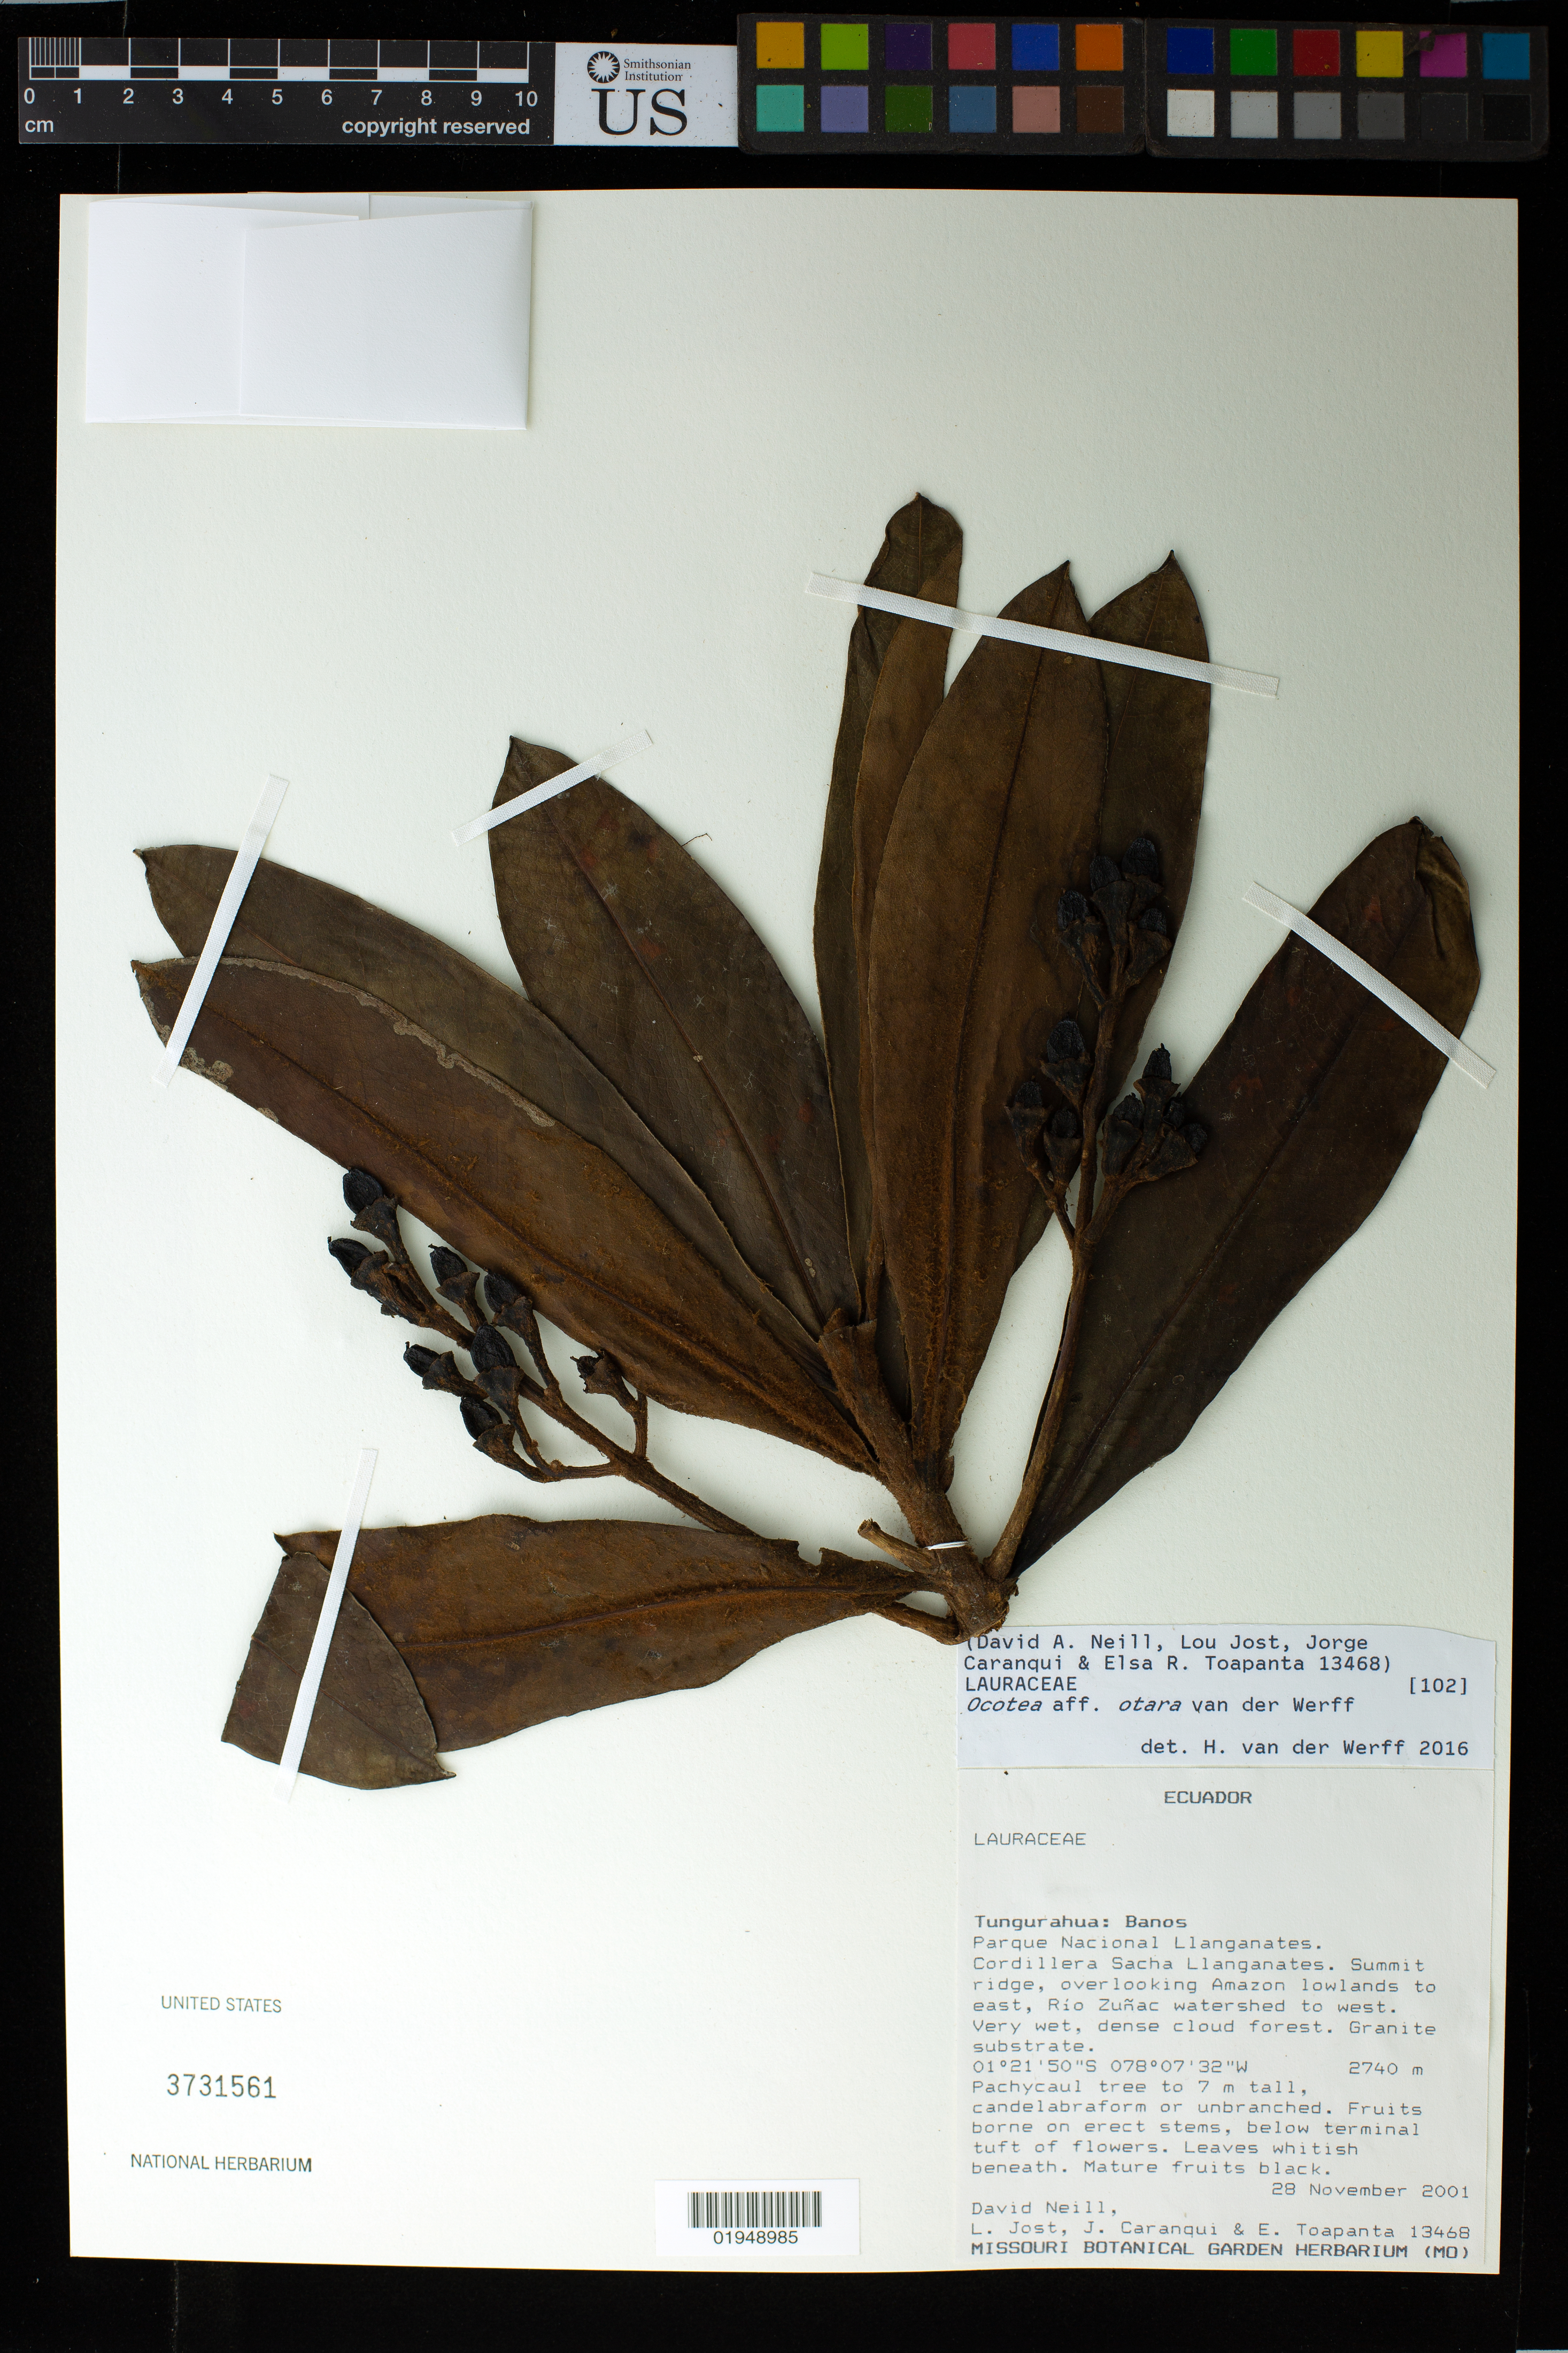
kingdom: Plantae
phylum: Tracheophyta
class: Magnoliopsida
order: Laurales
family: Lauraceae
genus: Ocotea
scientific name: Ocotea otara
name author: van der Werff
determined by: van der Werff, H., (MO), Missouri Botanical Garden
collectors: D. Neill, L. Jost, J. Caranqui & E. Toapanta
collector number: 13468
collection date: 2001-11-28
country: Ecuador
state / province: Tungurahua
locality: Banos. Parque Nacional Llanganates. Cordillera Sacha Llanganates. Summit ridge, overlooking Amazon lowlands to east, Río Zuñac watershed to west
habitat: very wet, dense cloud forest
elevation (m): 2740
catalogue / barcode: US 3731561